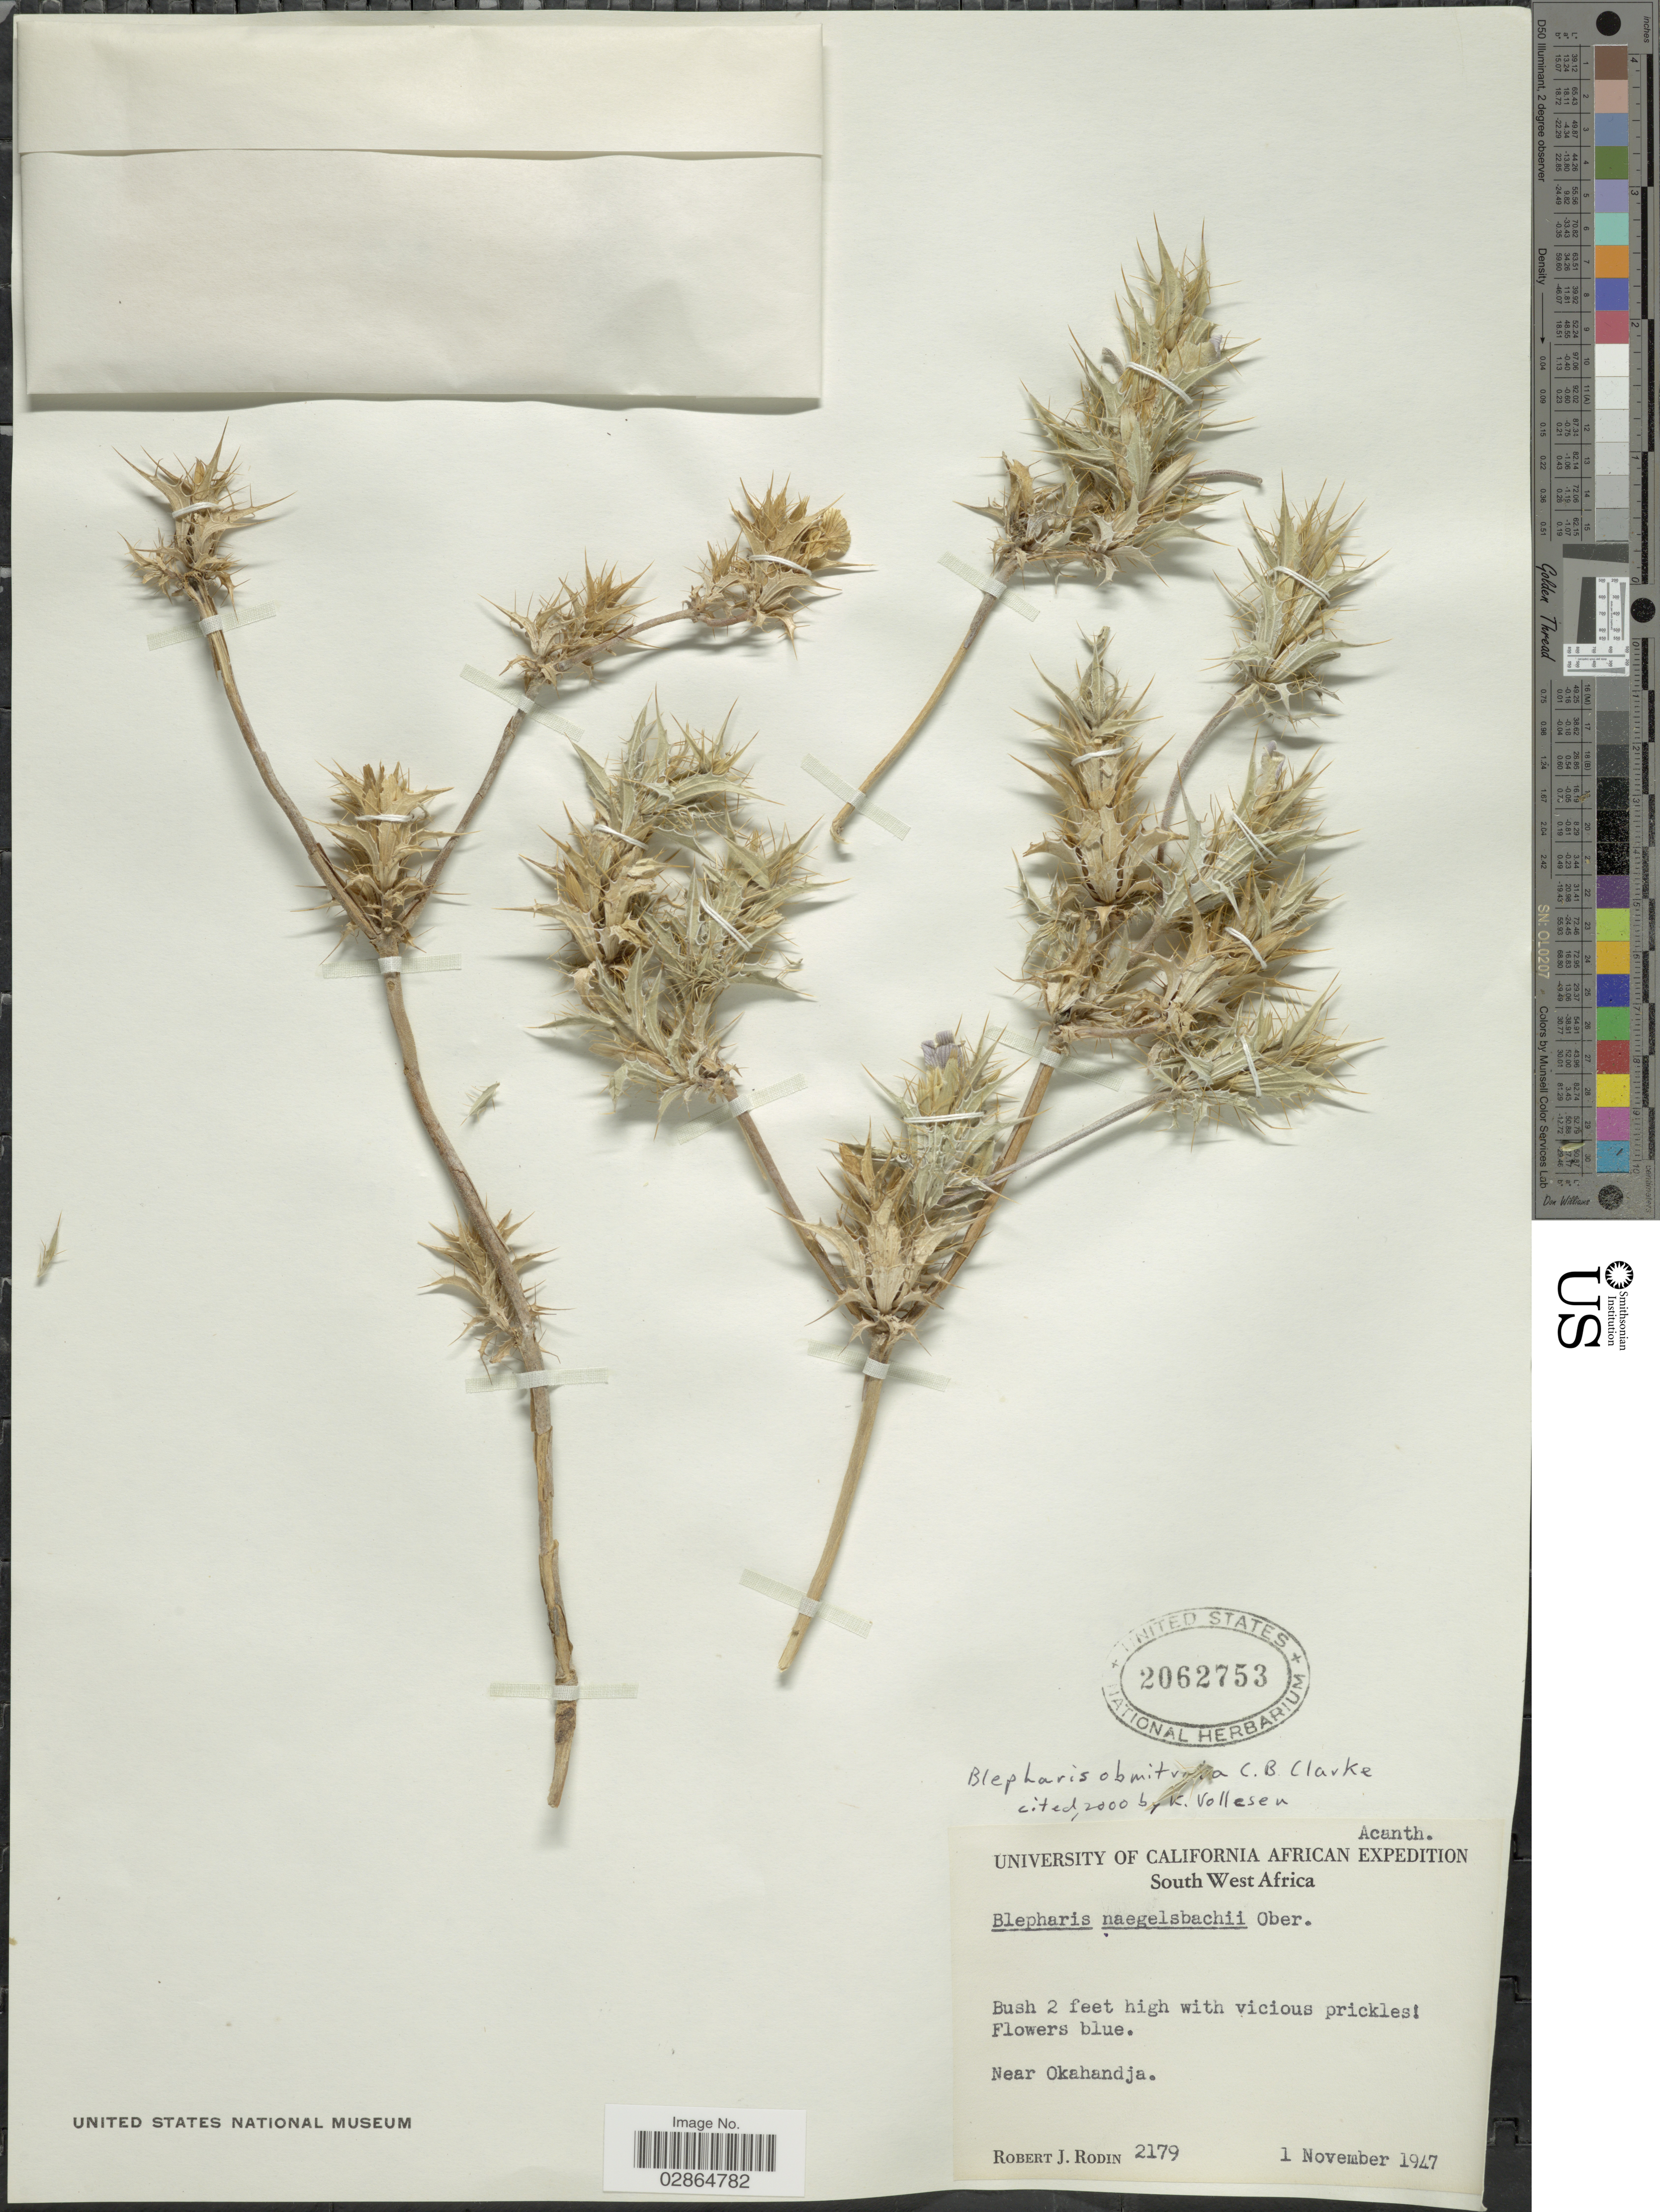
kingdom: Plantae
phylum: Tracheophyta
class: Magnoliopsida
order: Lamiales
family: Acanthaceae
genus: Blepharis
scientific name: Blepharis obmitrata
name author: C.B. Clarke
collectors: R. J. Rodin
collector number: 2179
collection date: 1947-11-01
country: Namibia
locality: South West Afrika, Near Okahandja.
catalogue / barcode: US 2062753